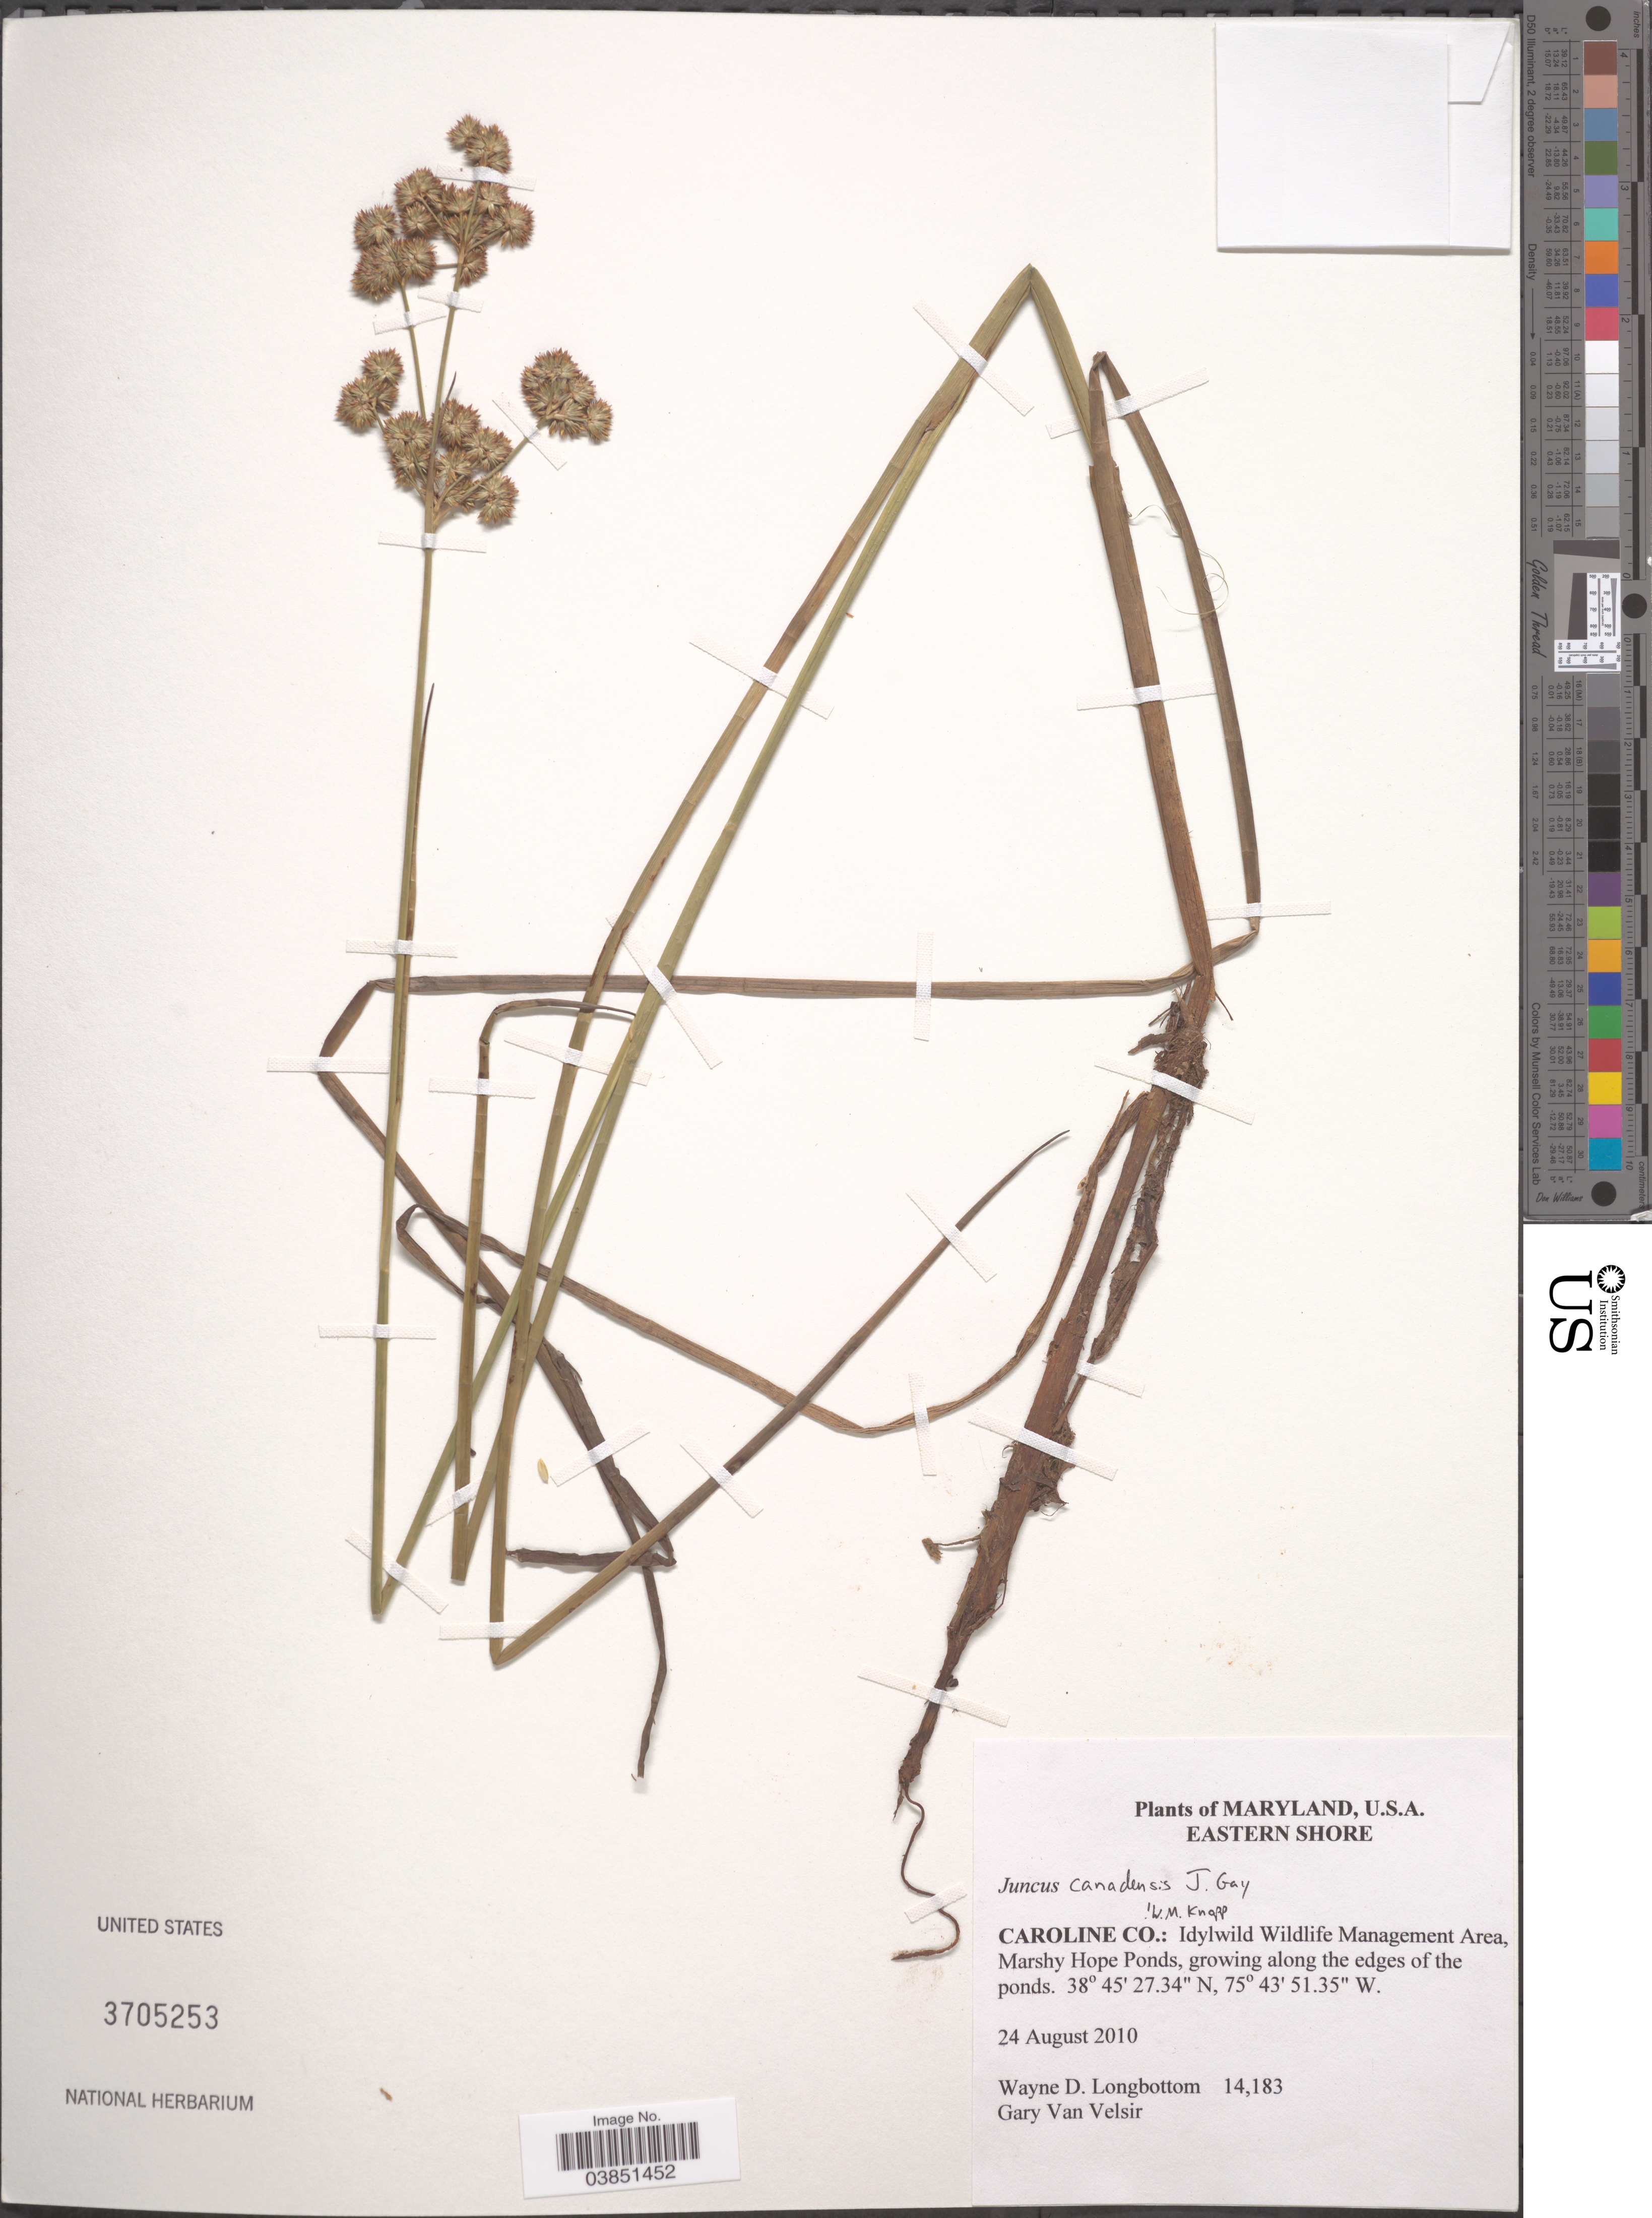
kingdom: Plantae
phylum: Tracheophyta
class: Liliopsida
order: Poales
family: Juncaceae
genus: Juncus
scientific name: Juncus canadensis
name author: J. Gay ex Laharpe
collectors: W. D. Longbottom & G. Van Velsir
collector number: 14183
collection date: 2010-08-24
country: United States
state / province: Maryland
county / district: Caroline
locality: Eastern Shore. Caroline Co.: Idylwild Wildlife Management Area, Marshy Hope Ponds.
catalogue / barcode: US 3705253